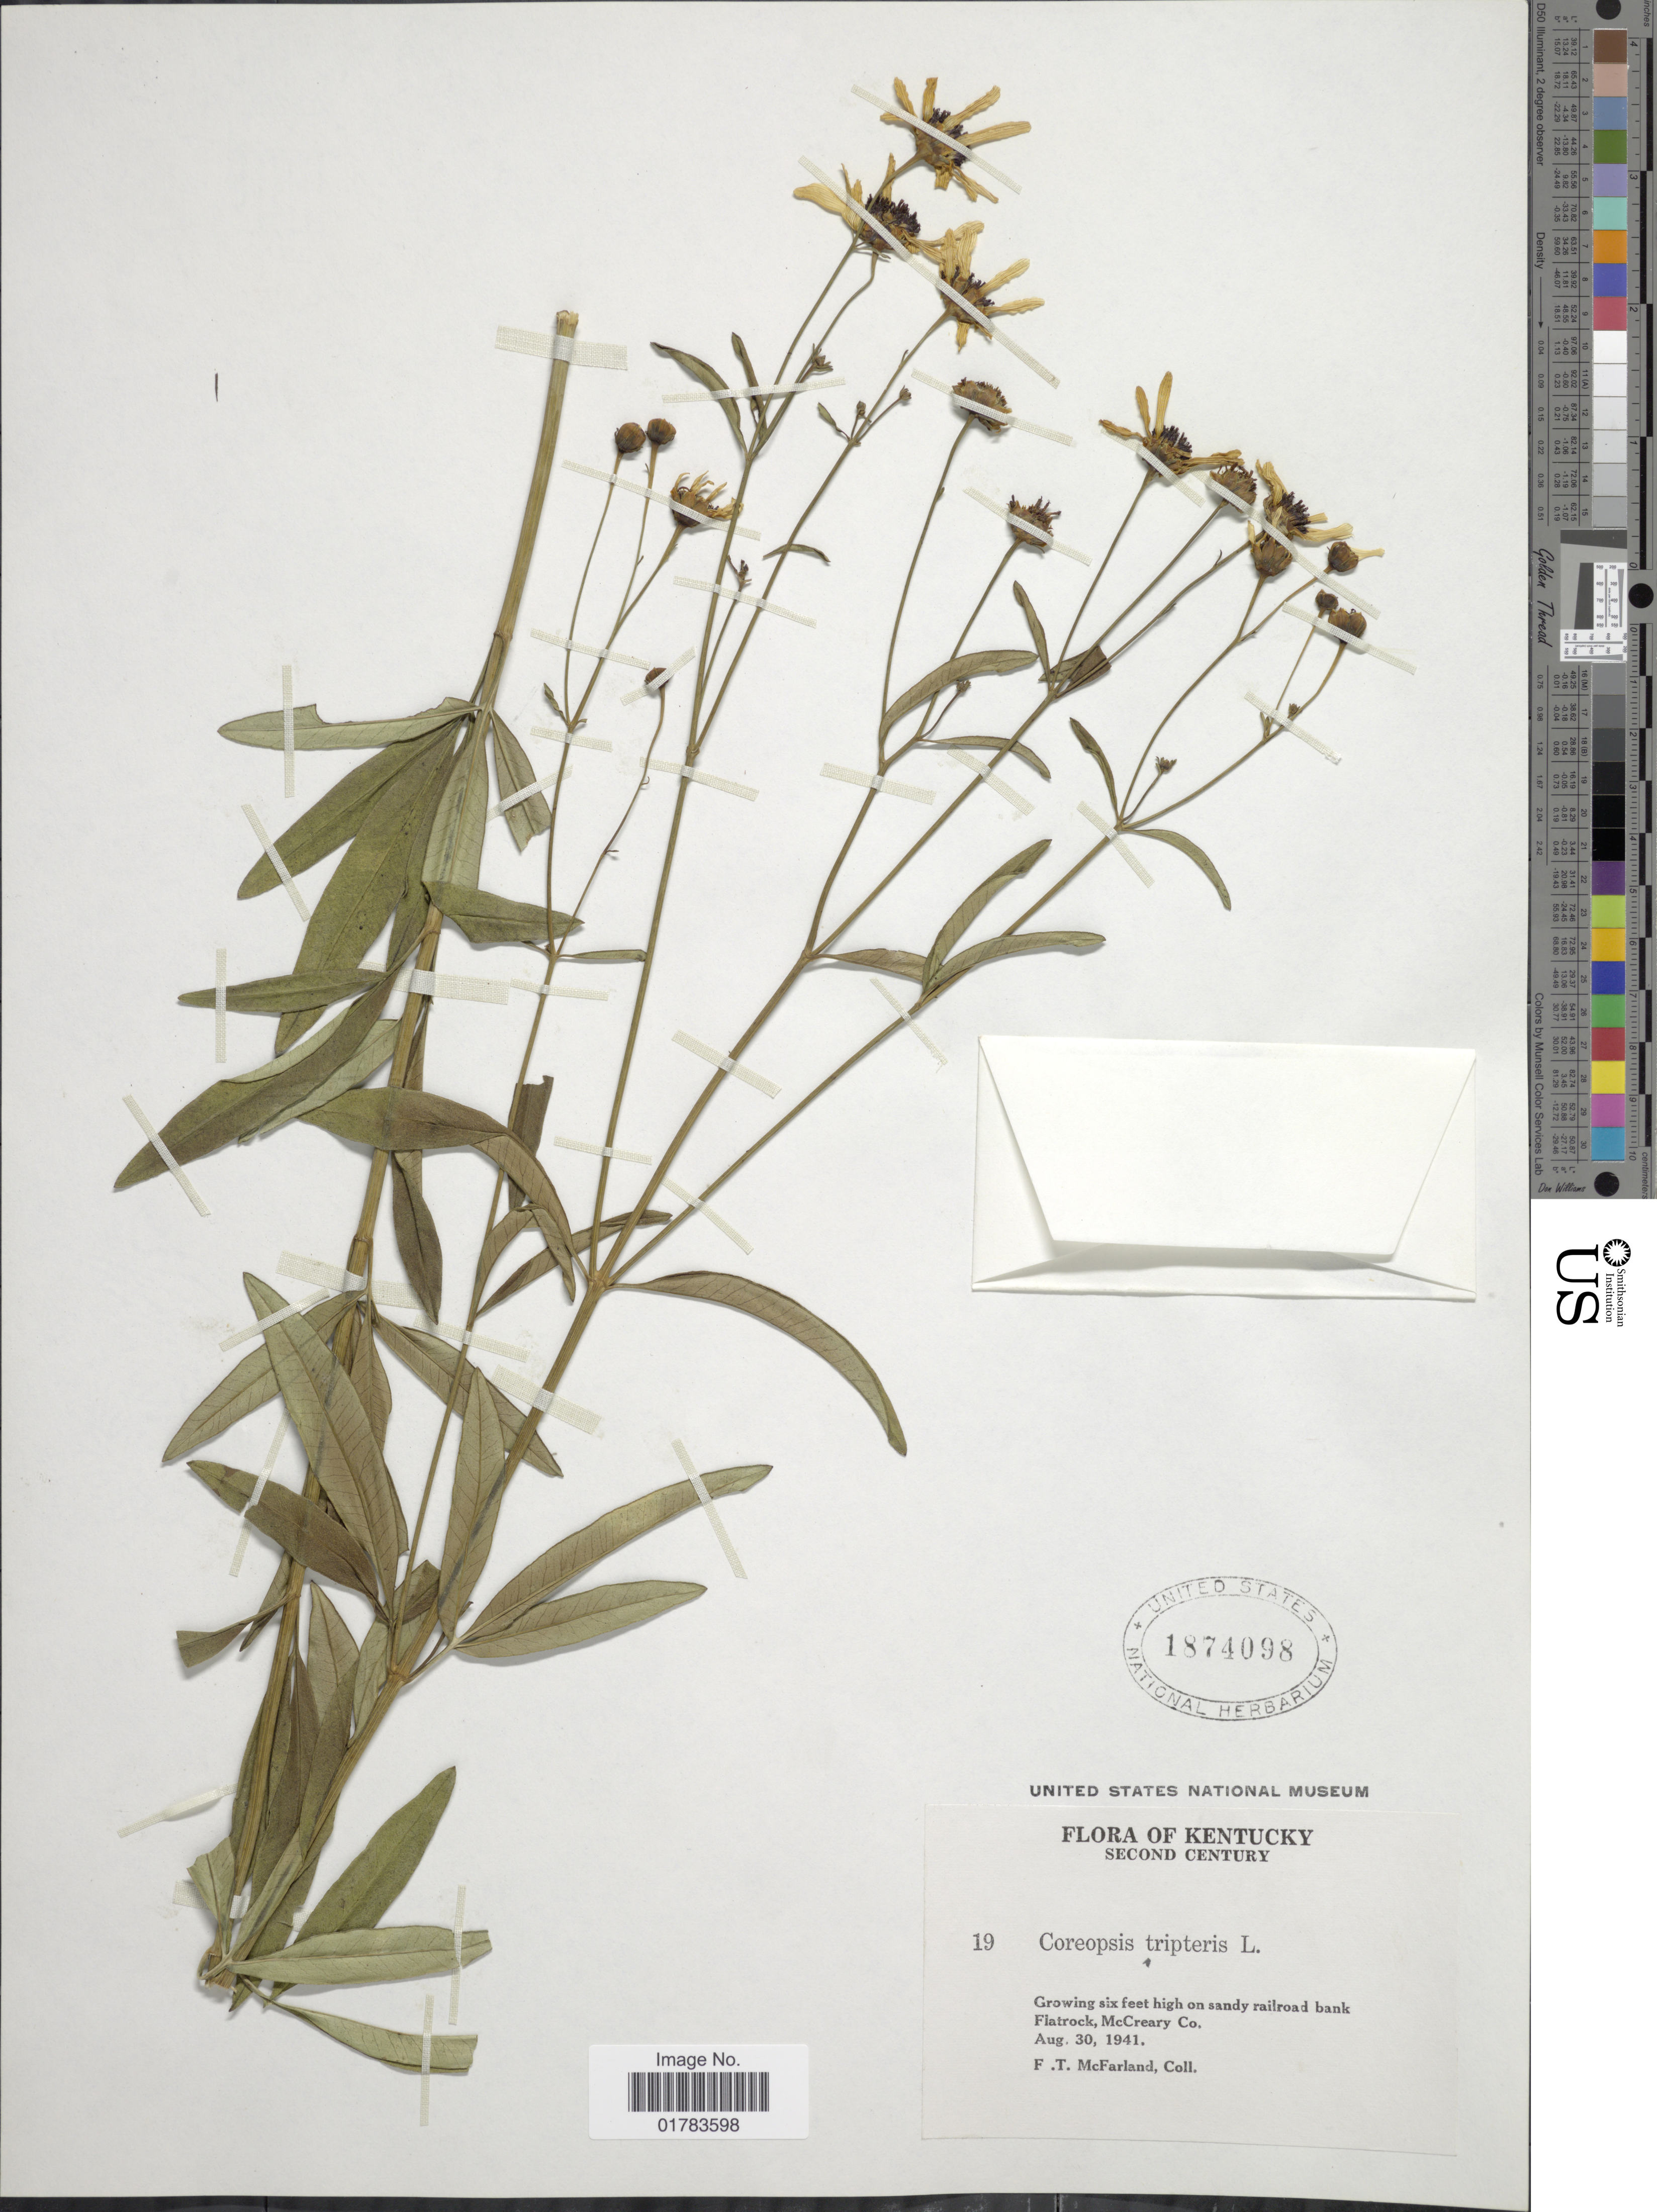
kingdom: Plantae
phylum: Tracheophyta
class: Magnoliopsida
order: Asterales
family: Asteraceae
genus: Coreopsis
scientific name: Coreopsis tripteris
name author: L.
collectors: F. McFarland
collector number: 19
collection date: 1941-08-30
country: United States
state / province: Kentucky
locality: Growing six feet high on sandy railroad bank Flatrock, McCreary Co.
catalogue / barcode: US 1874098